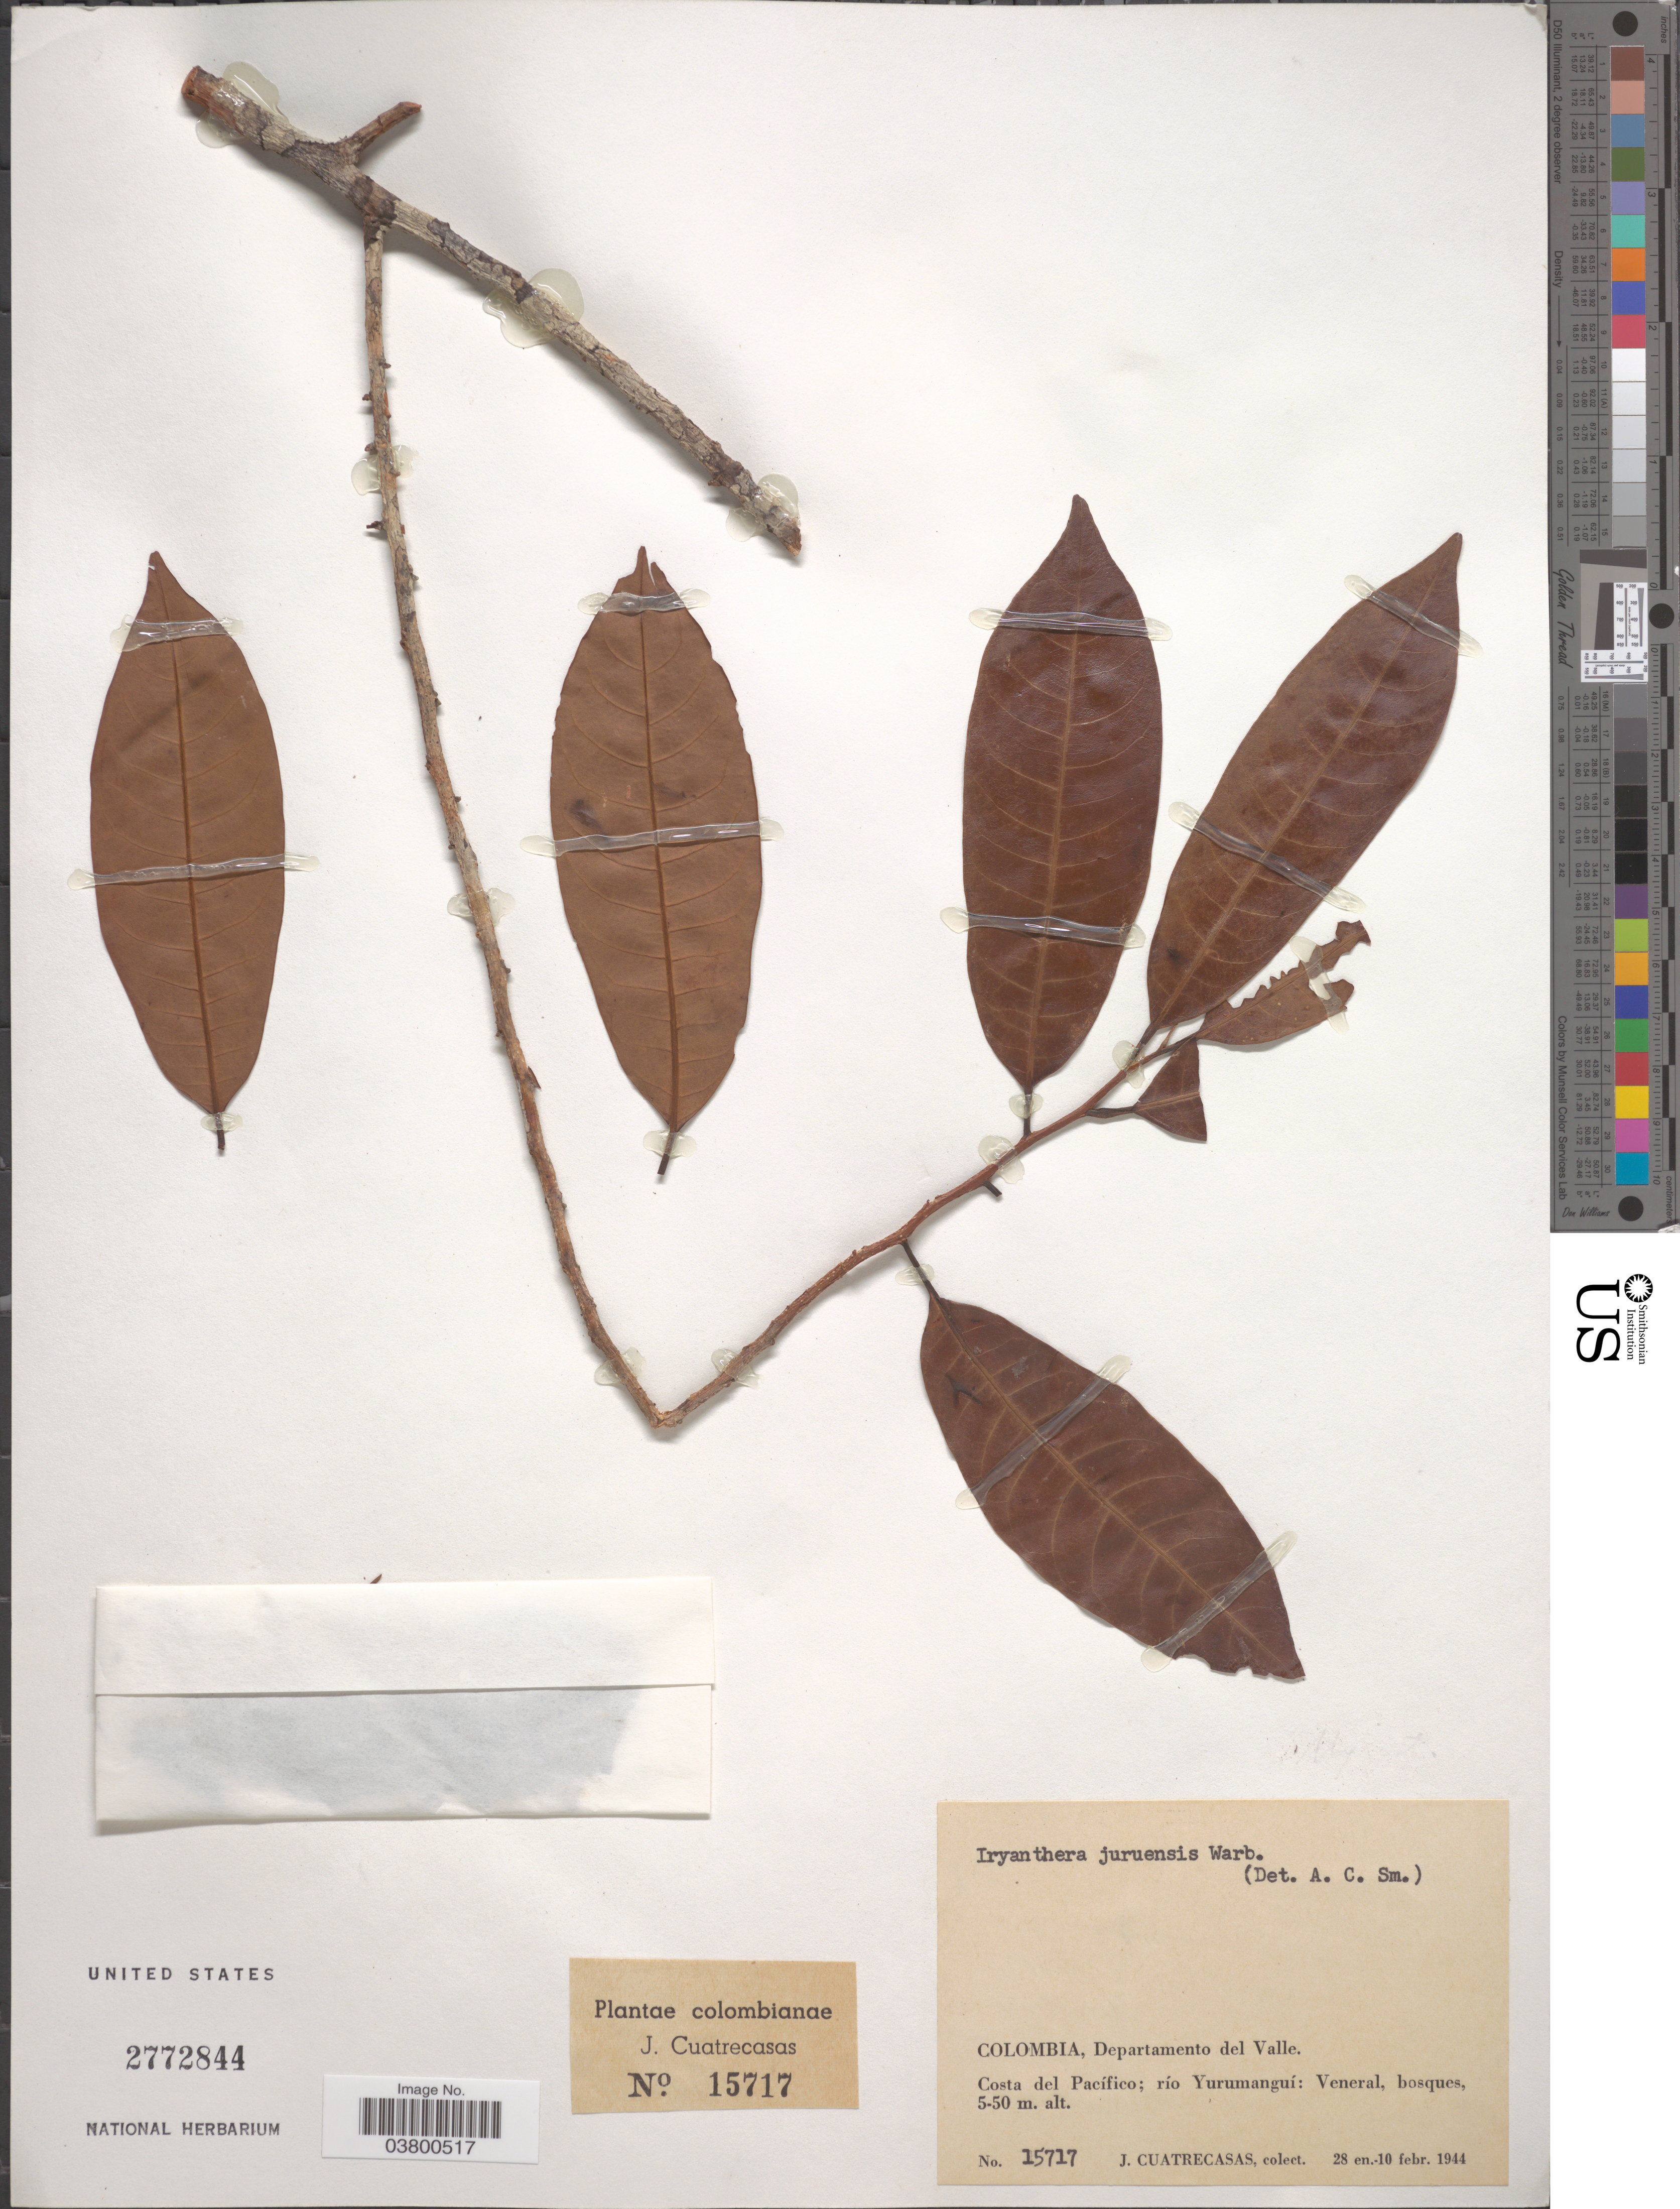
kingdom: Plantae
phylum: Tracheophyta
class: Magnoliopsida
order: Magnoliales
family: Myristicaceae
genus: Iryanthera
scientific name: Iryanthera juruensis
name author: Warb.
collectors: J. Cuatrecasas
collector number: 15717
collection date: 1944-01-28/1944-02-10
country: Colombia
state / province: Valle del Cauca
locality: Departamento del Valle. Costa del Pacífico; río Yurumanguí: Veneral, bosques.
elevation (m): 5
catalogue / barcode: US 2772844